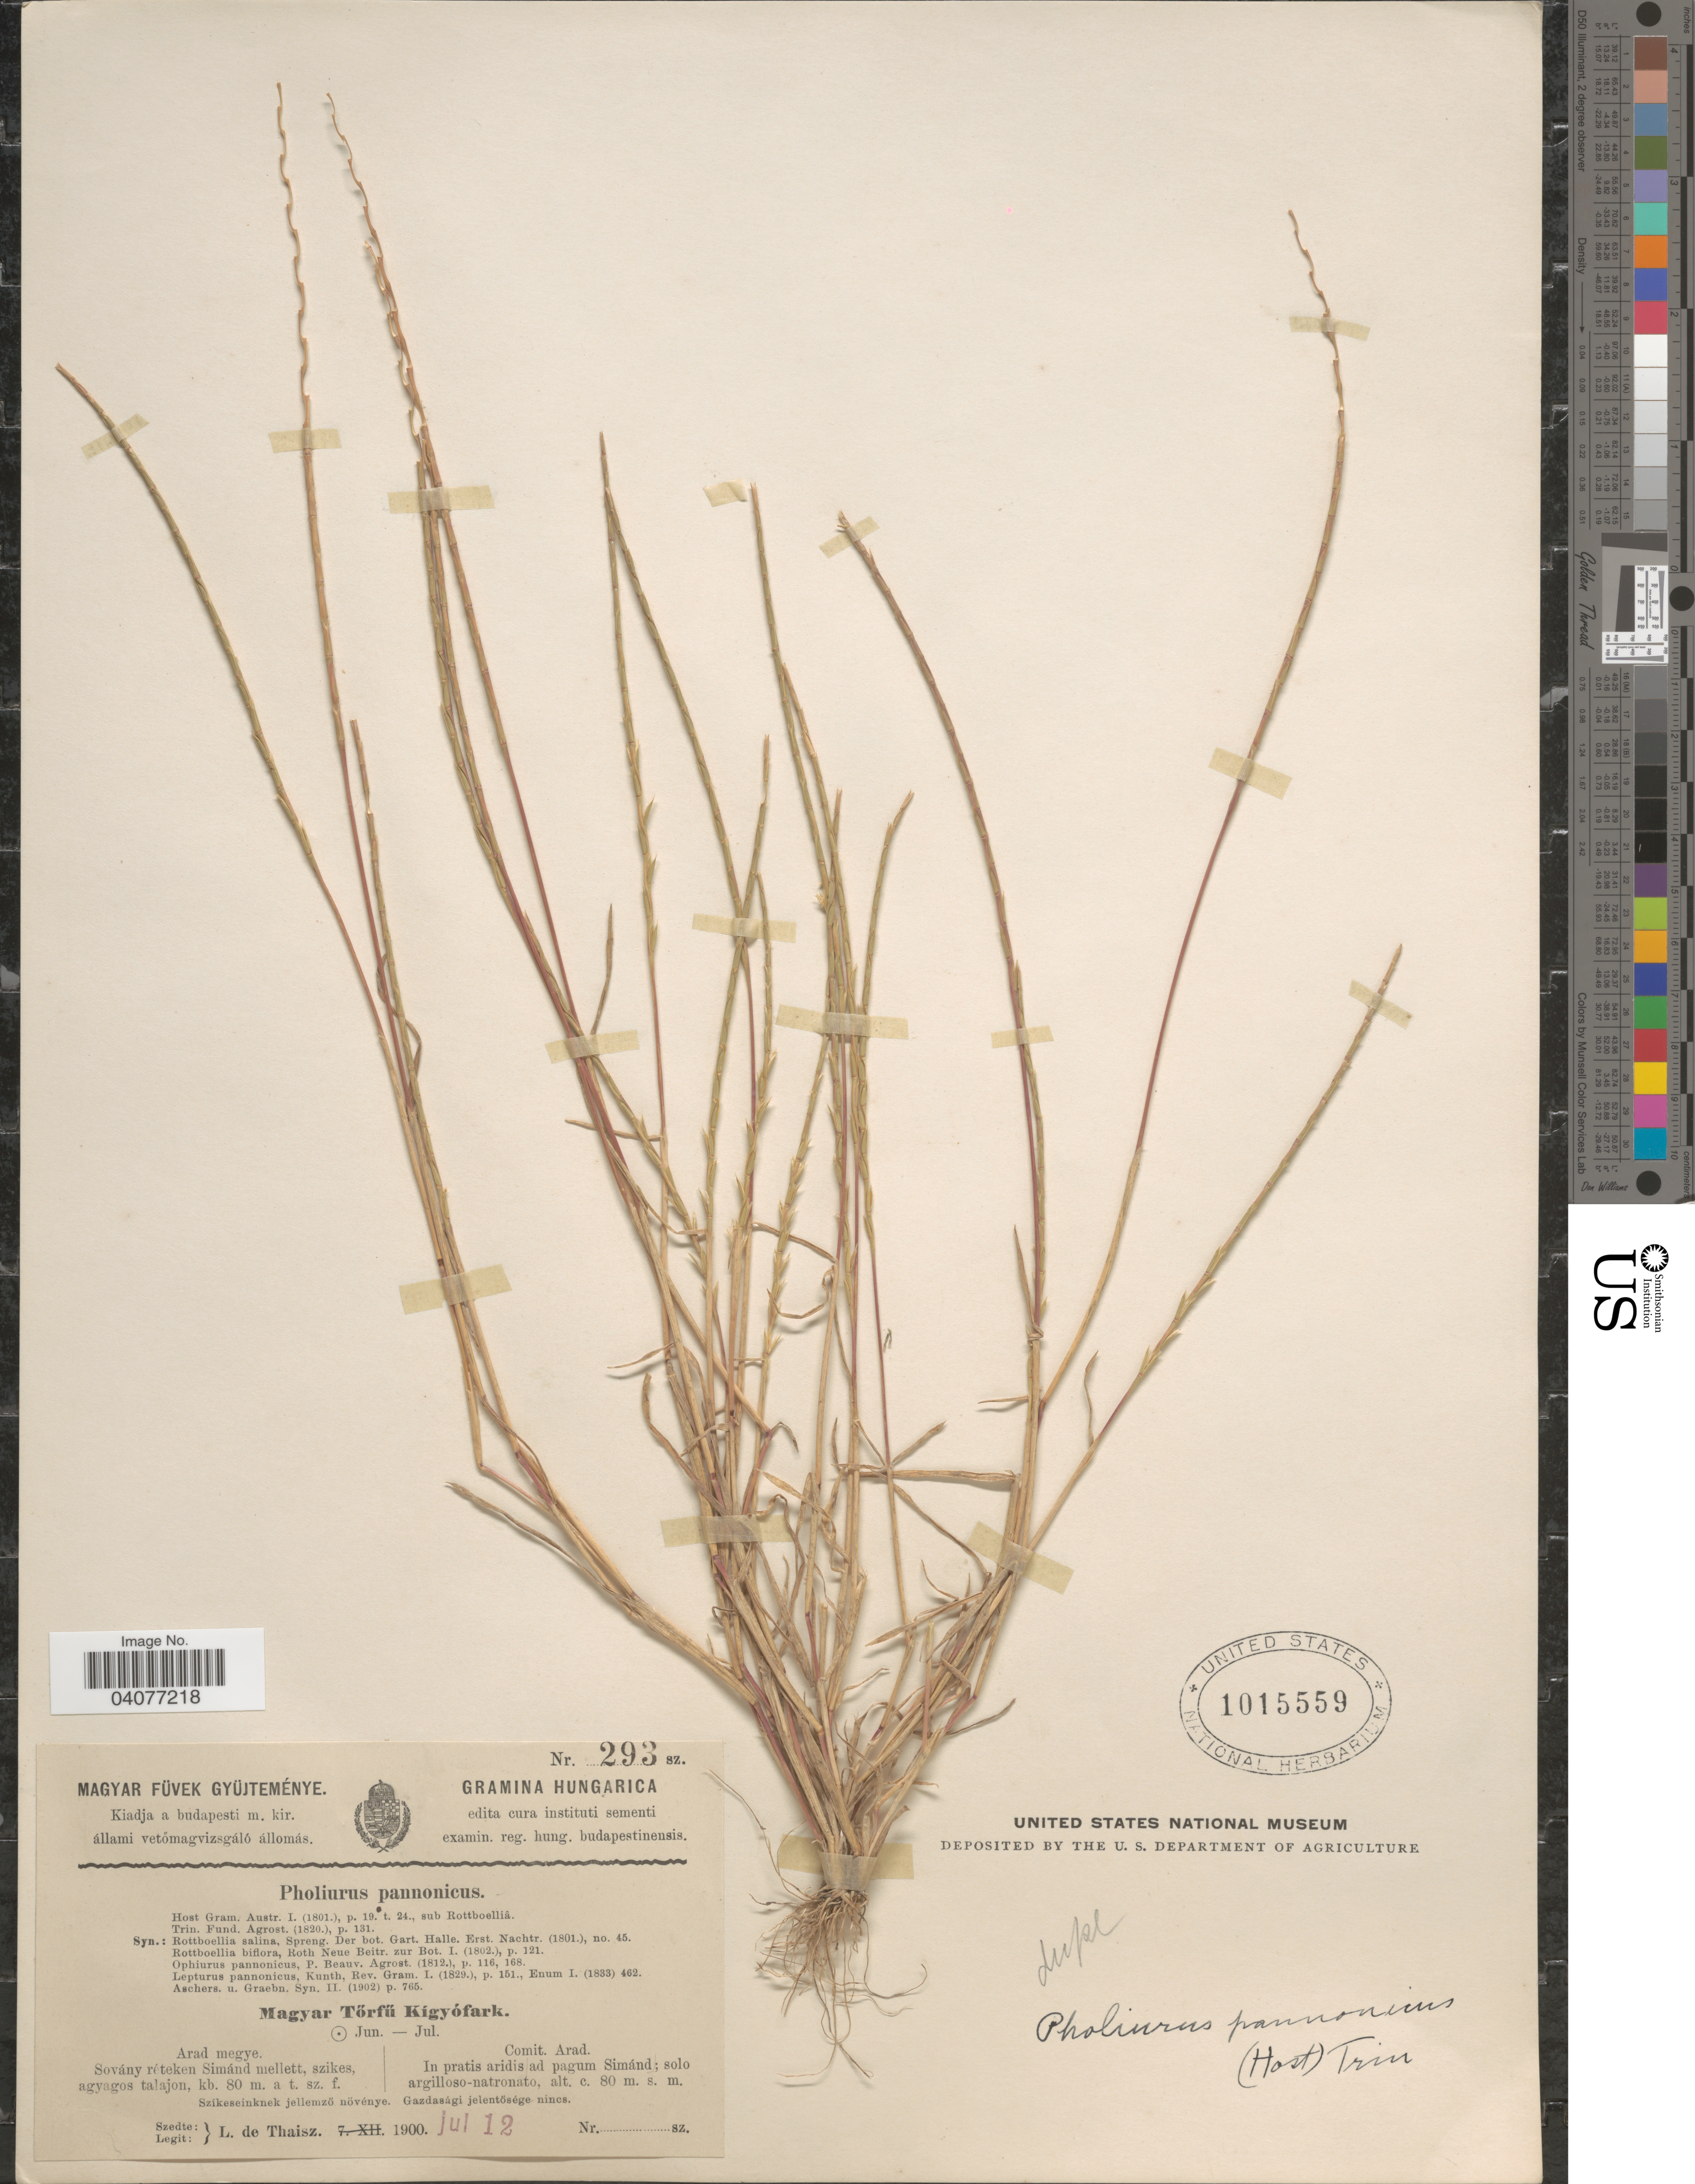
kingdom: Plantae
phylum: Tracheophyta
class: Liliopsida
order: Poales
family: Poaceae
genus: Pholiurus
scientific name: Pholiurus pannonicus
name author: (Host) Trin.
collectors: L. Thaisz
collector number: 293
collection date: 1900-07-12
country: Hungary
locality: Comit. Arad. In pratis aridis ad pagum Simánd; solo argilloso-natronato.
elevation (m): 80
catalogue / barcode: US 1015559